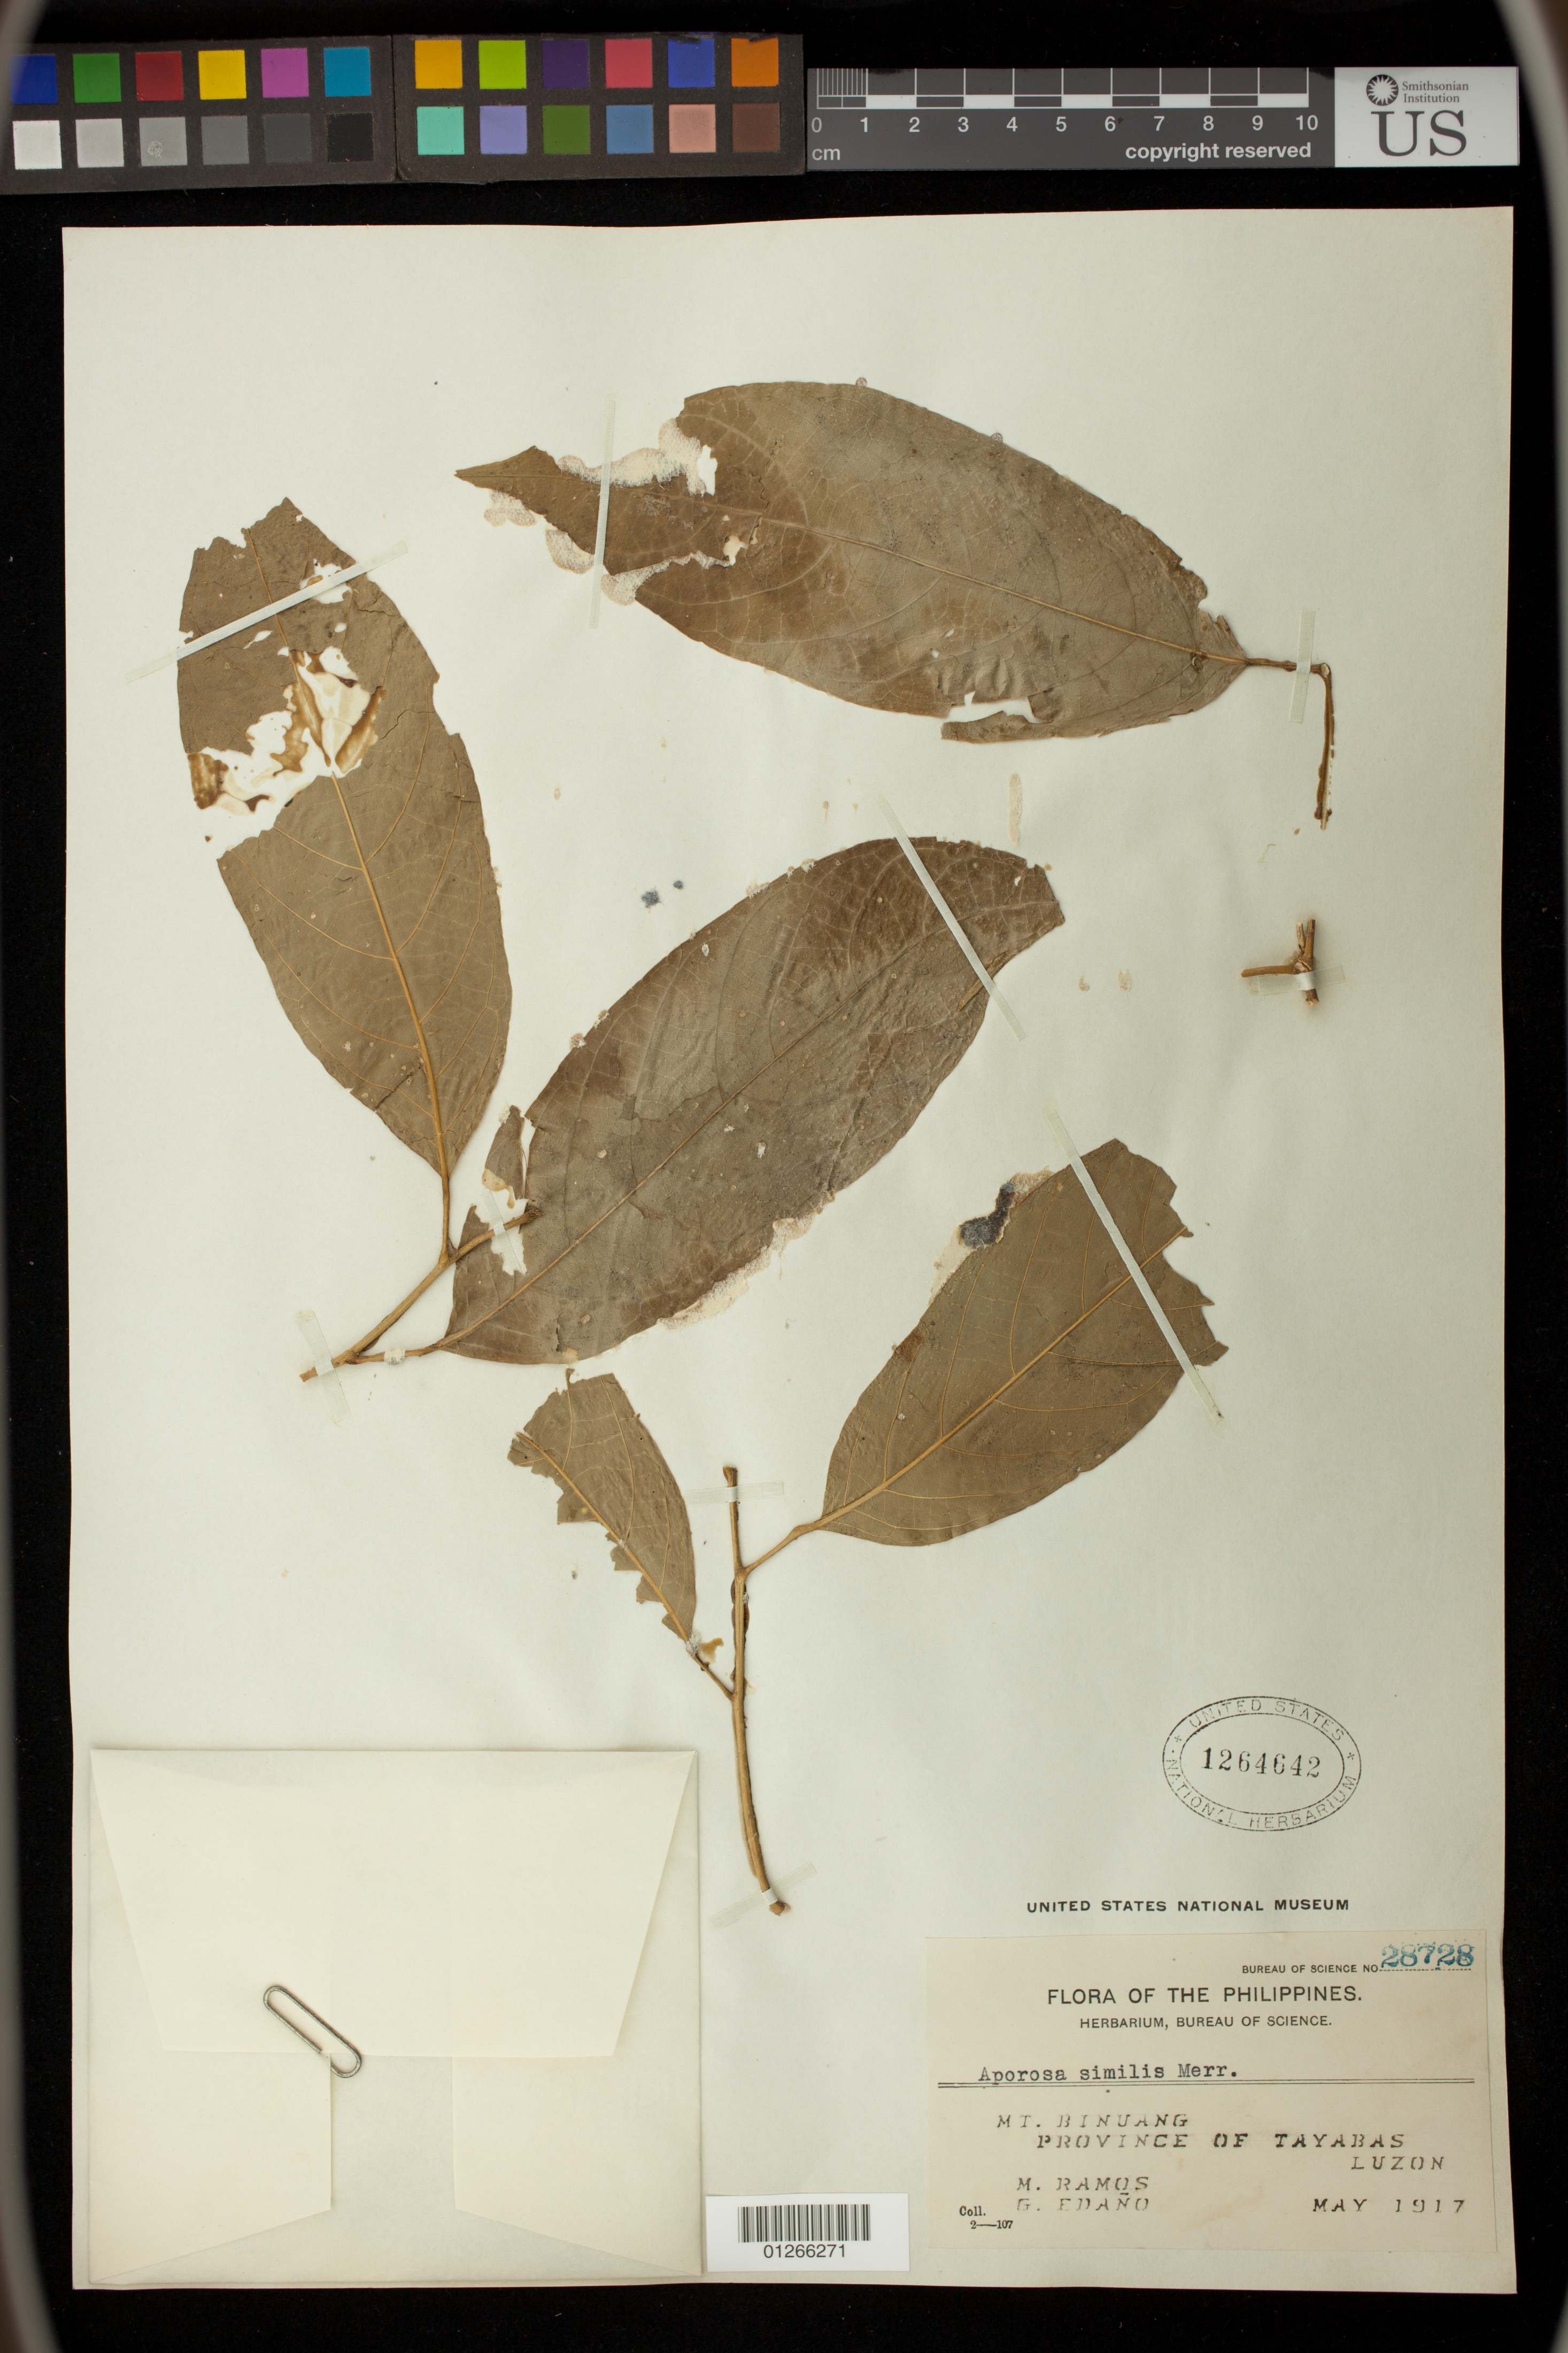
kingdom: Plantae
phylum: Tracheophyta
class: Magnoliopsida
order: Malpighiales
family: Phyllanthaceae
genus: Aporosa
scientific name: Aporosa banahaensis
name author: (Elmer) Merr.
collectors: M. Ramos & G. Edaño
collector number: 28728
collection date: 1917-05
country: Philippines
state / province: Calabarzon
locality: Mt. Binuang, Province of Tayabas, Luzon